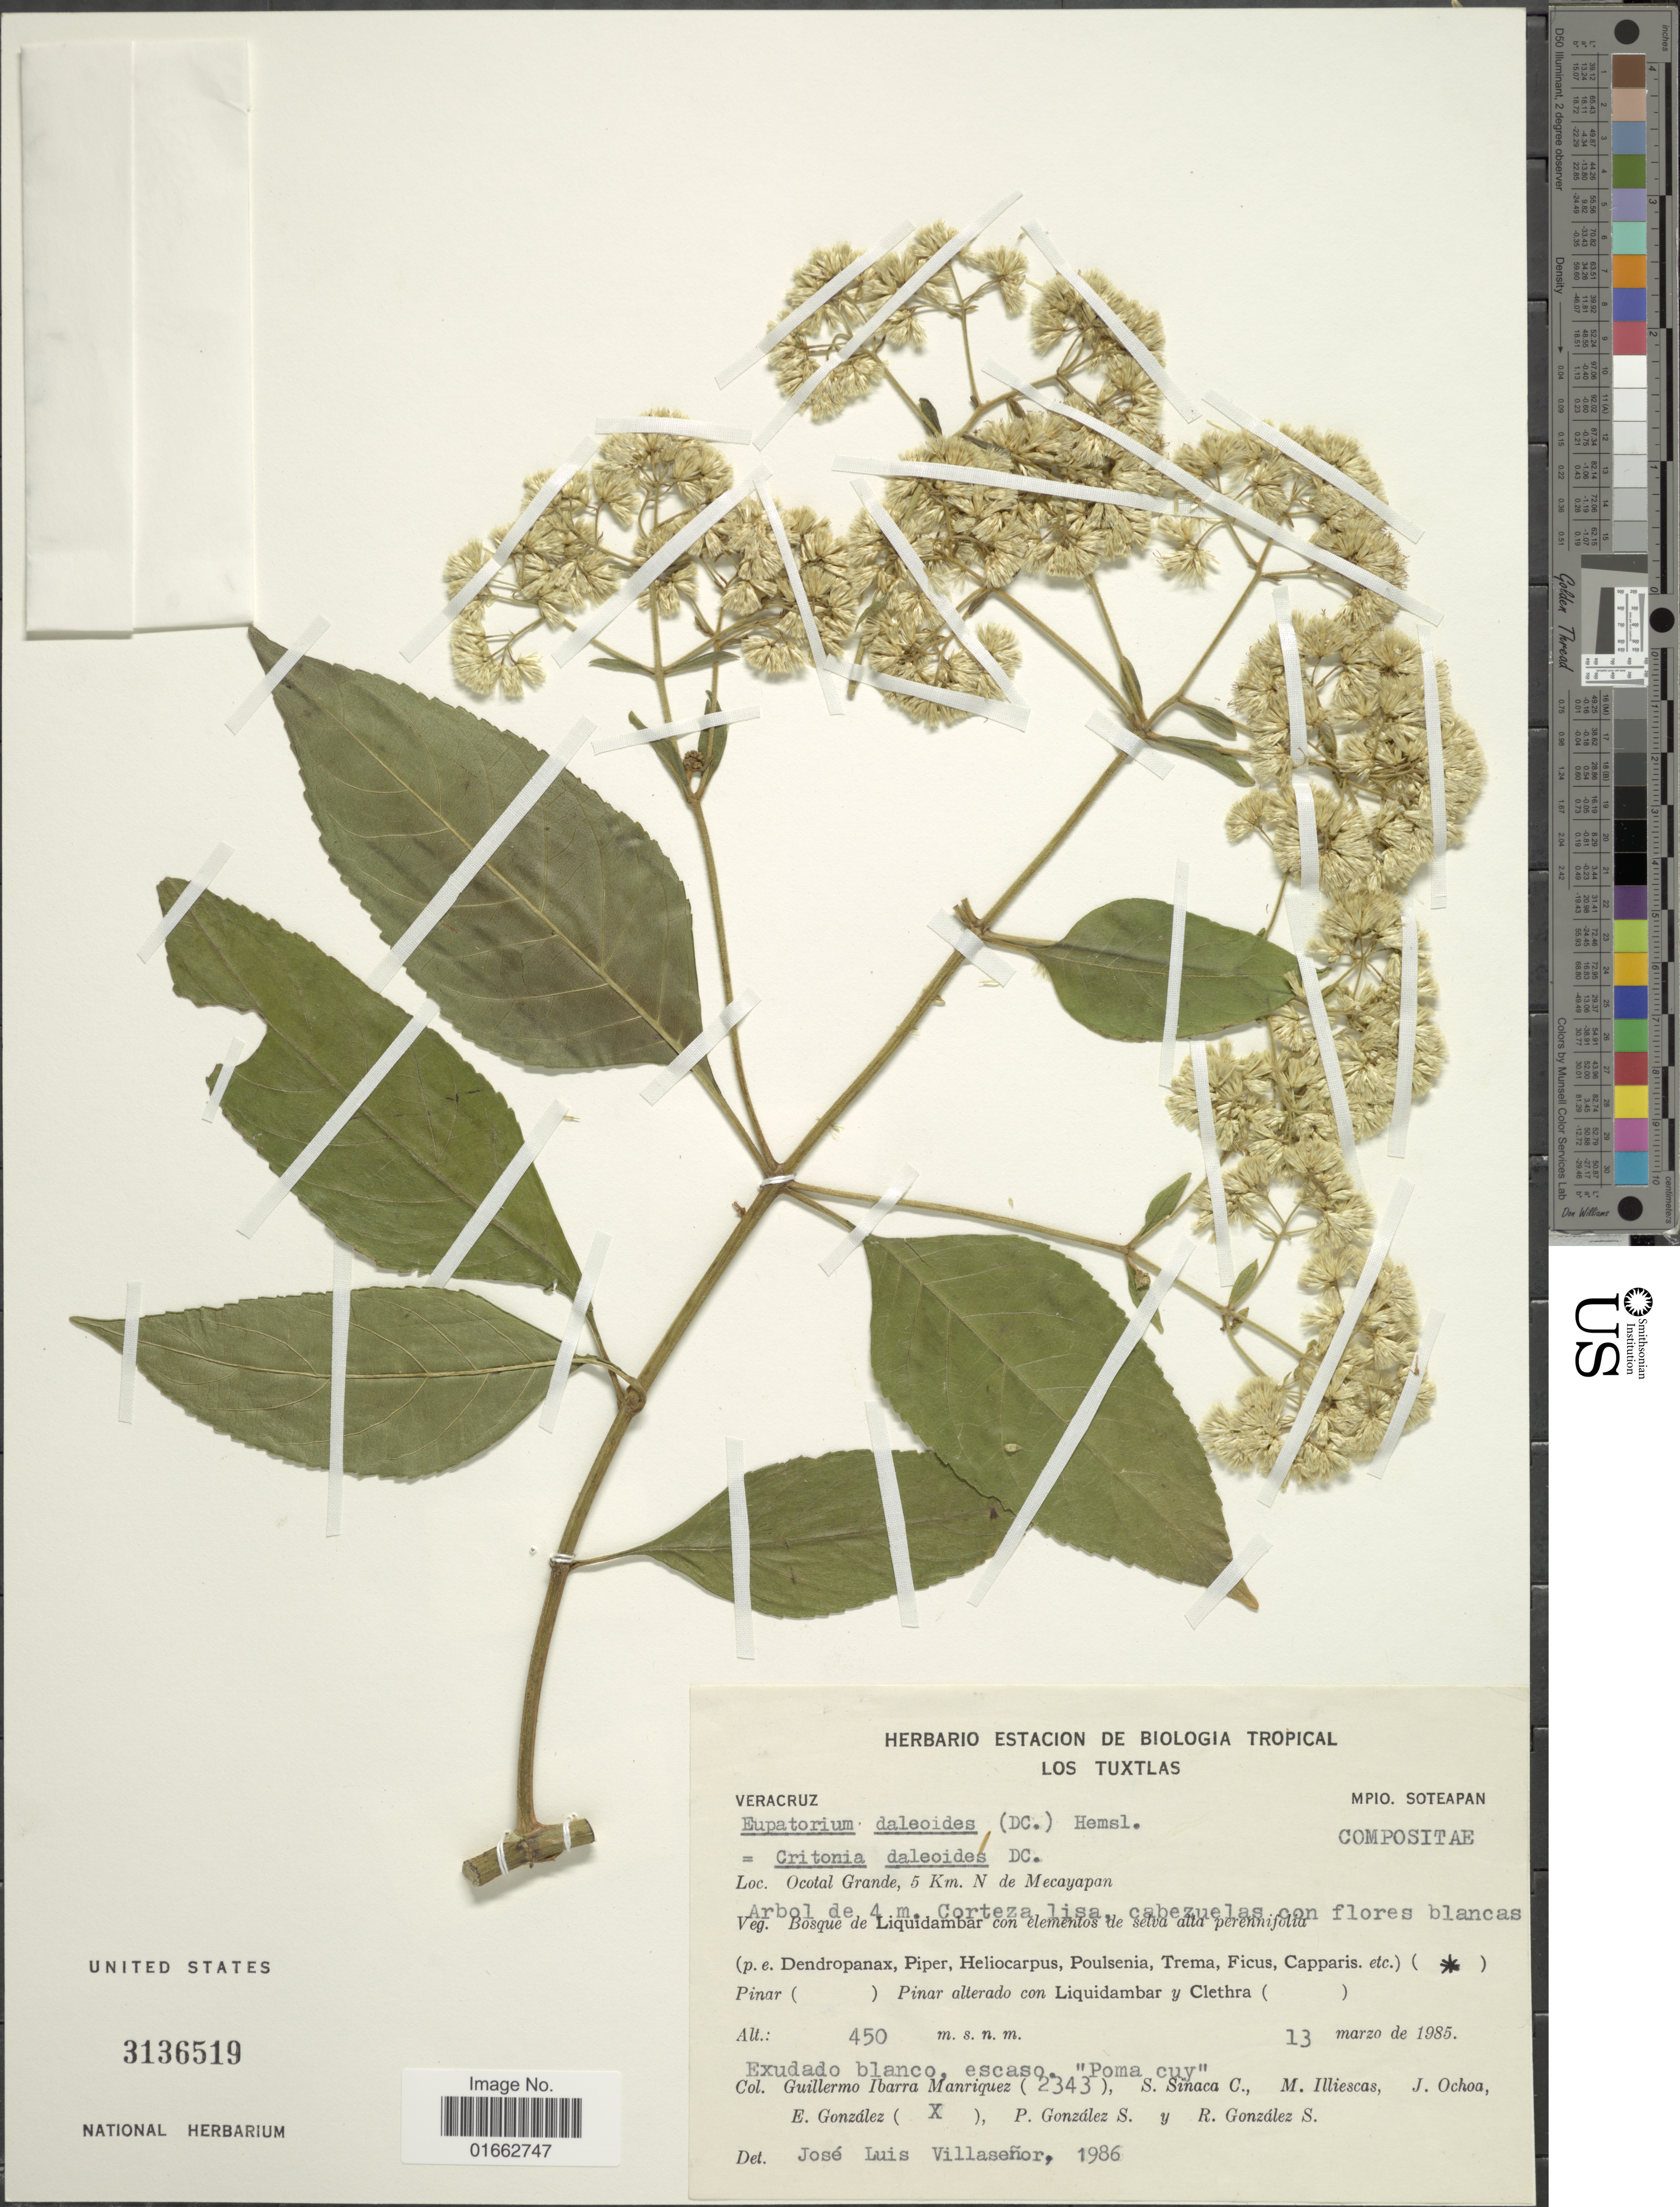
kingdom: Plantae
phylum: Tracheophyta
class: Magnoliopsida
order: Asterales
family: Asteraceae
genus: Critonia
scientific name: Critonia daleoides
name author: DC.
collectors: G. Ibarra-Manríquez, S. Sinaca Colin, Illiescas, M., J. Ochoa & et al.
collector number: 2343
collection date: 1985-03-13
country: Mexico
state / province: Veracruz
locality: Veracruz, Mpio. Soteapan, Ocotal Grande, 5 Km. N de Mecayapan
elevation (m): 450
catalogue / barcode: US 3136519